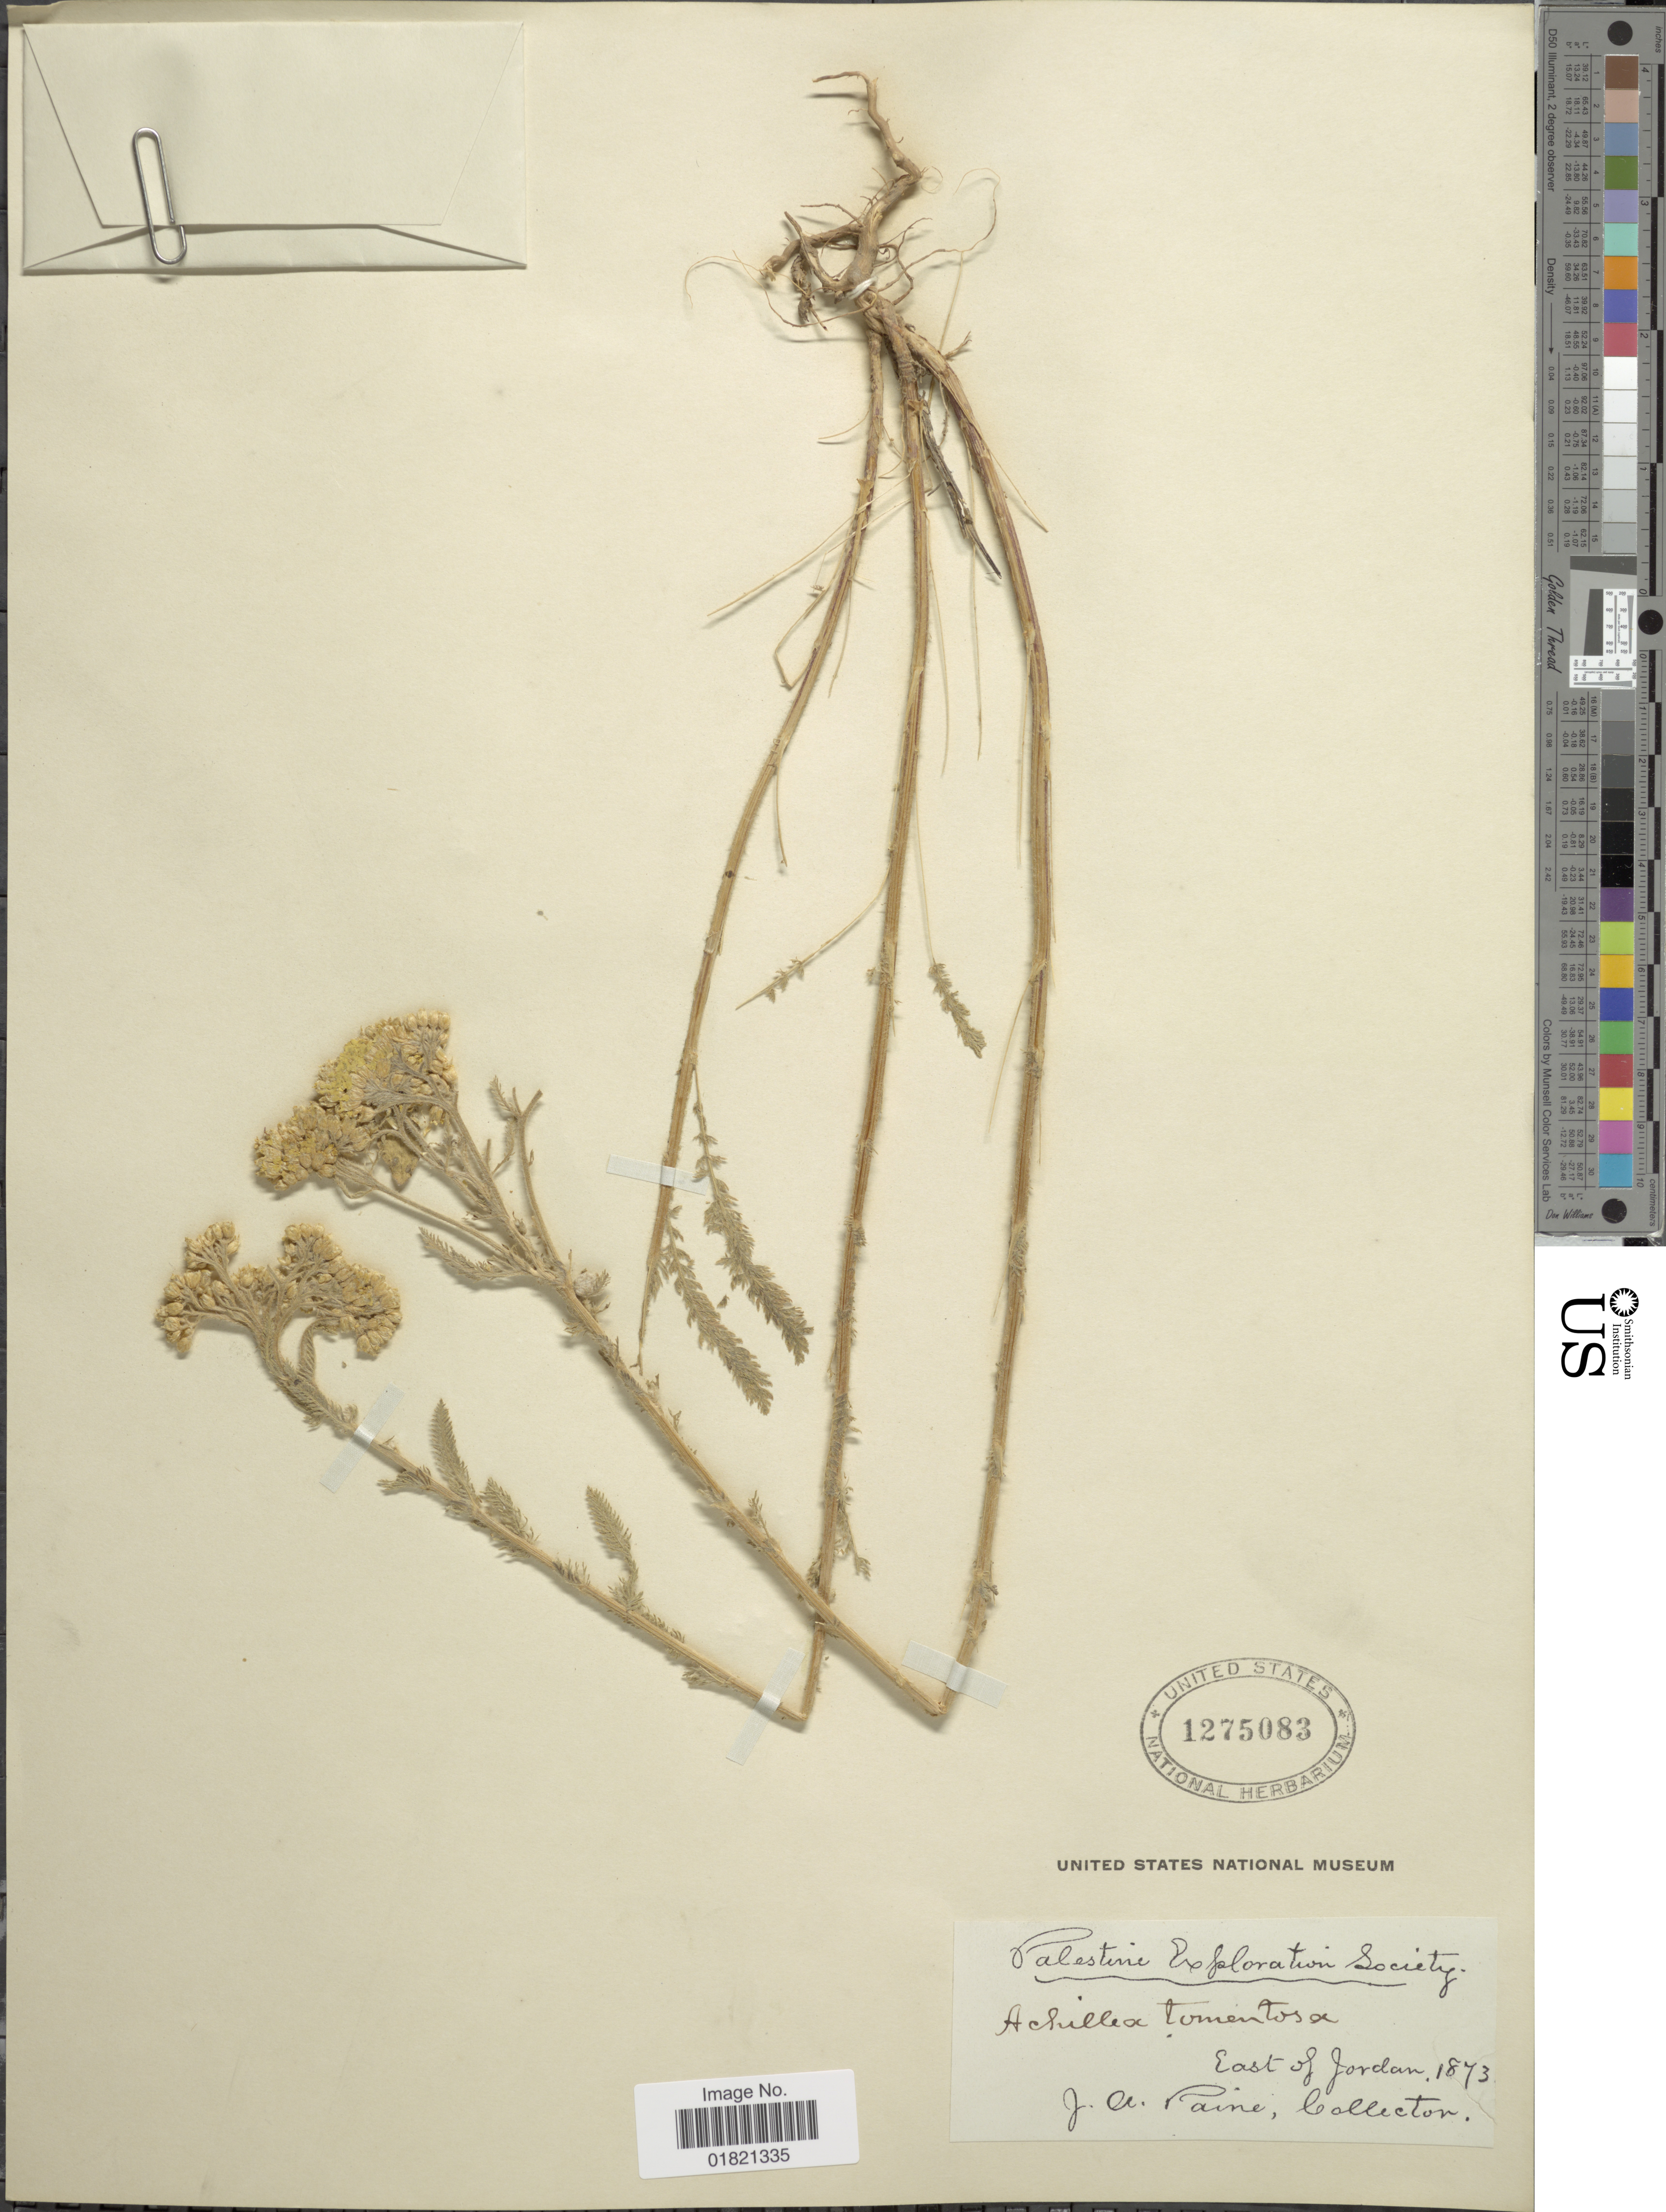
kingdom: Plantae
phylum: Tracheophyta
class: Magnoliopsida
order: Asterales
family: Asteraceae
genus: Achillea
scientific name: Achillea tomentosa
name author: L.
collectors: J. A. Paine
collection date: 1873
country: Jordan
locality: East of Jordan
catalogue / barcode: US 1275083